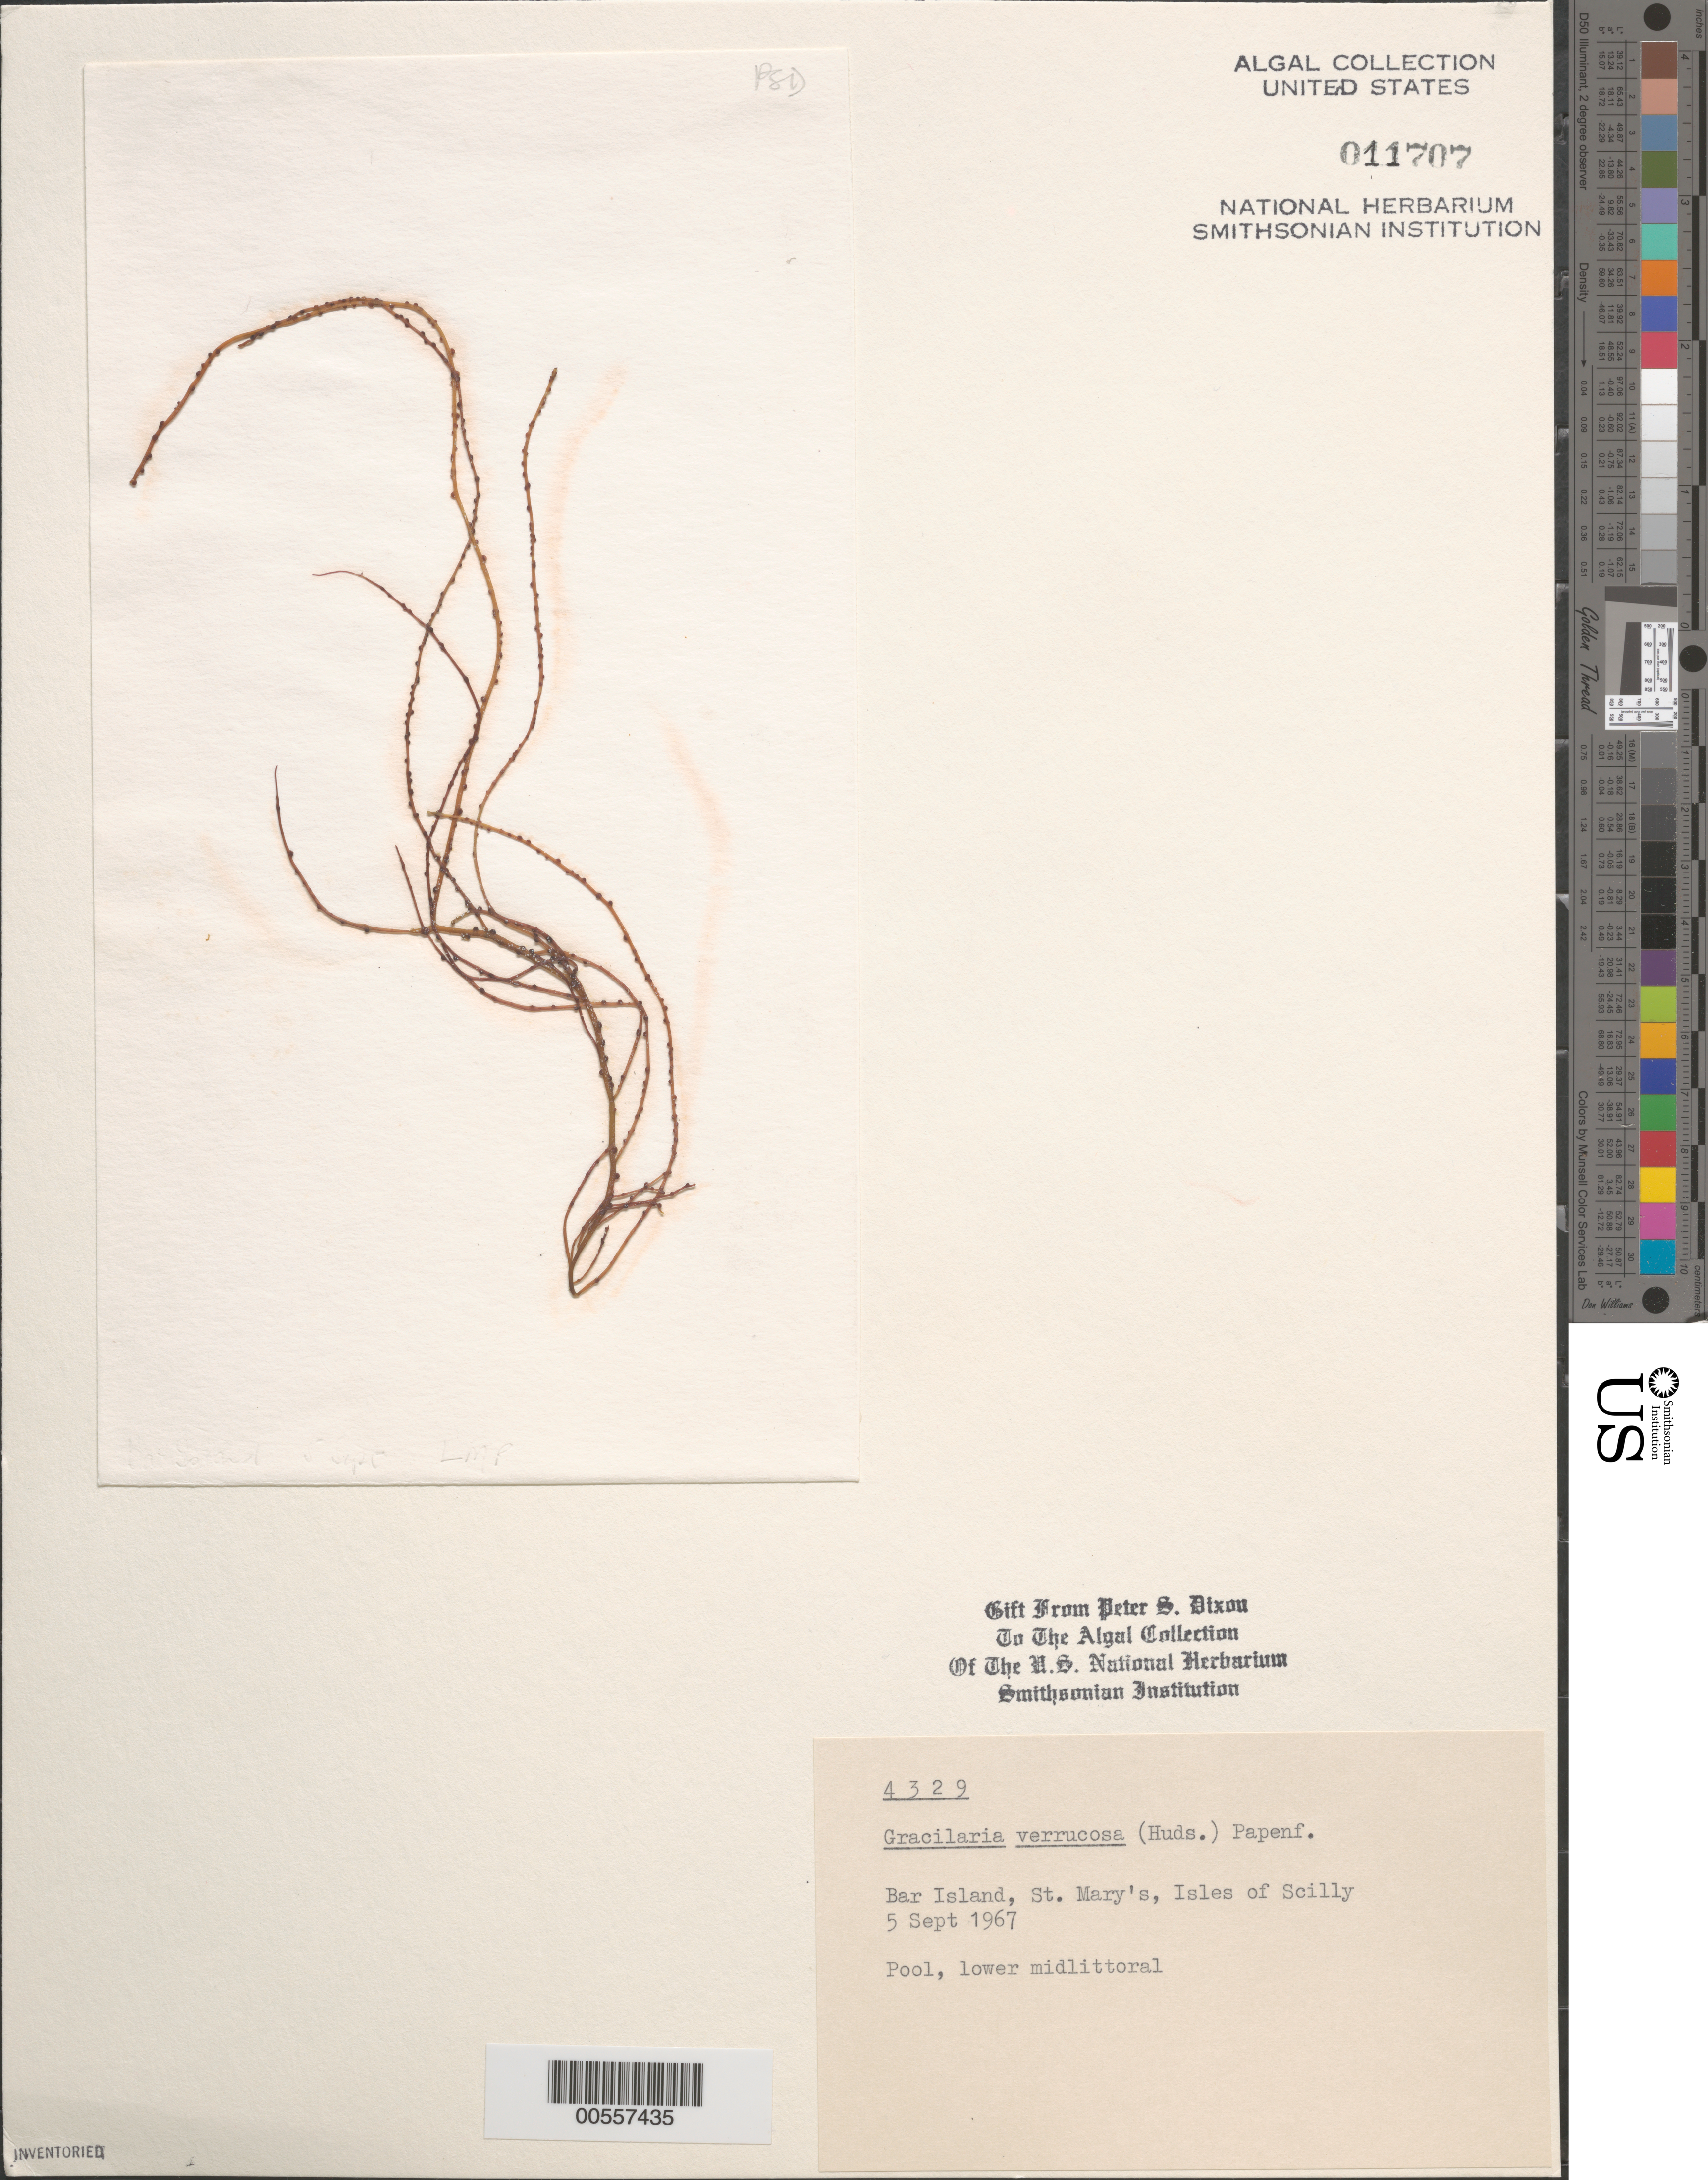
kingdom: Plantae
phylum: Rhodophyta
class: Florideophyceae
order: Gracilariales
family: Gracilariaceae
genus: Gracilariopsis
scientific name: Gracilariopsis longissima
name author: (S.G. Gmel.) Steentoft et al.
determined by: Algae name updating Project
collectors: P. S. Dixon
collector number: PSD 4329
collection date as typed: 05 Sep 1967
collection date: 1967-09-05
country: United Kingdom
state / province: England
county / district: Council of the Isles of Scilly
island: St. Mary's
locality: Bar Island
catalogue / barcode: US 11707